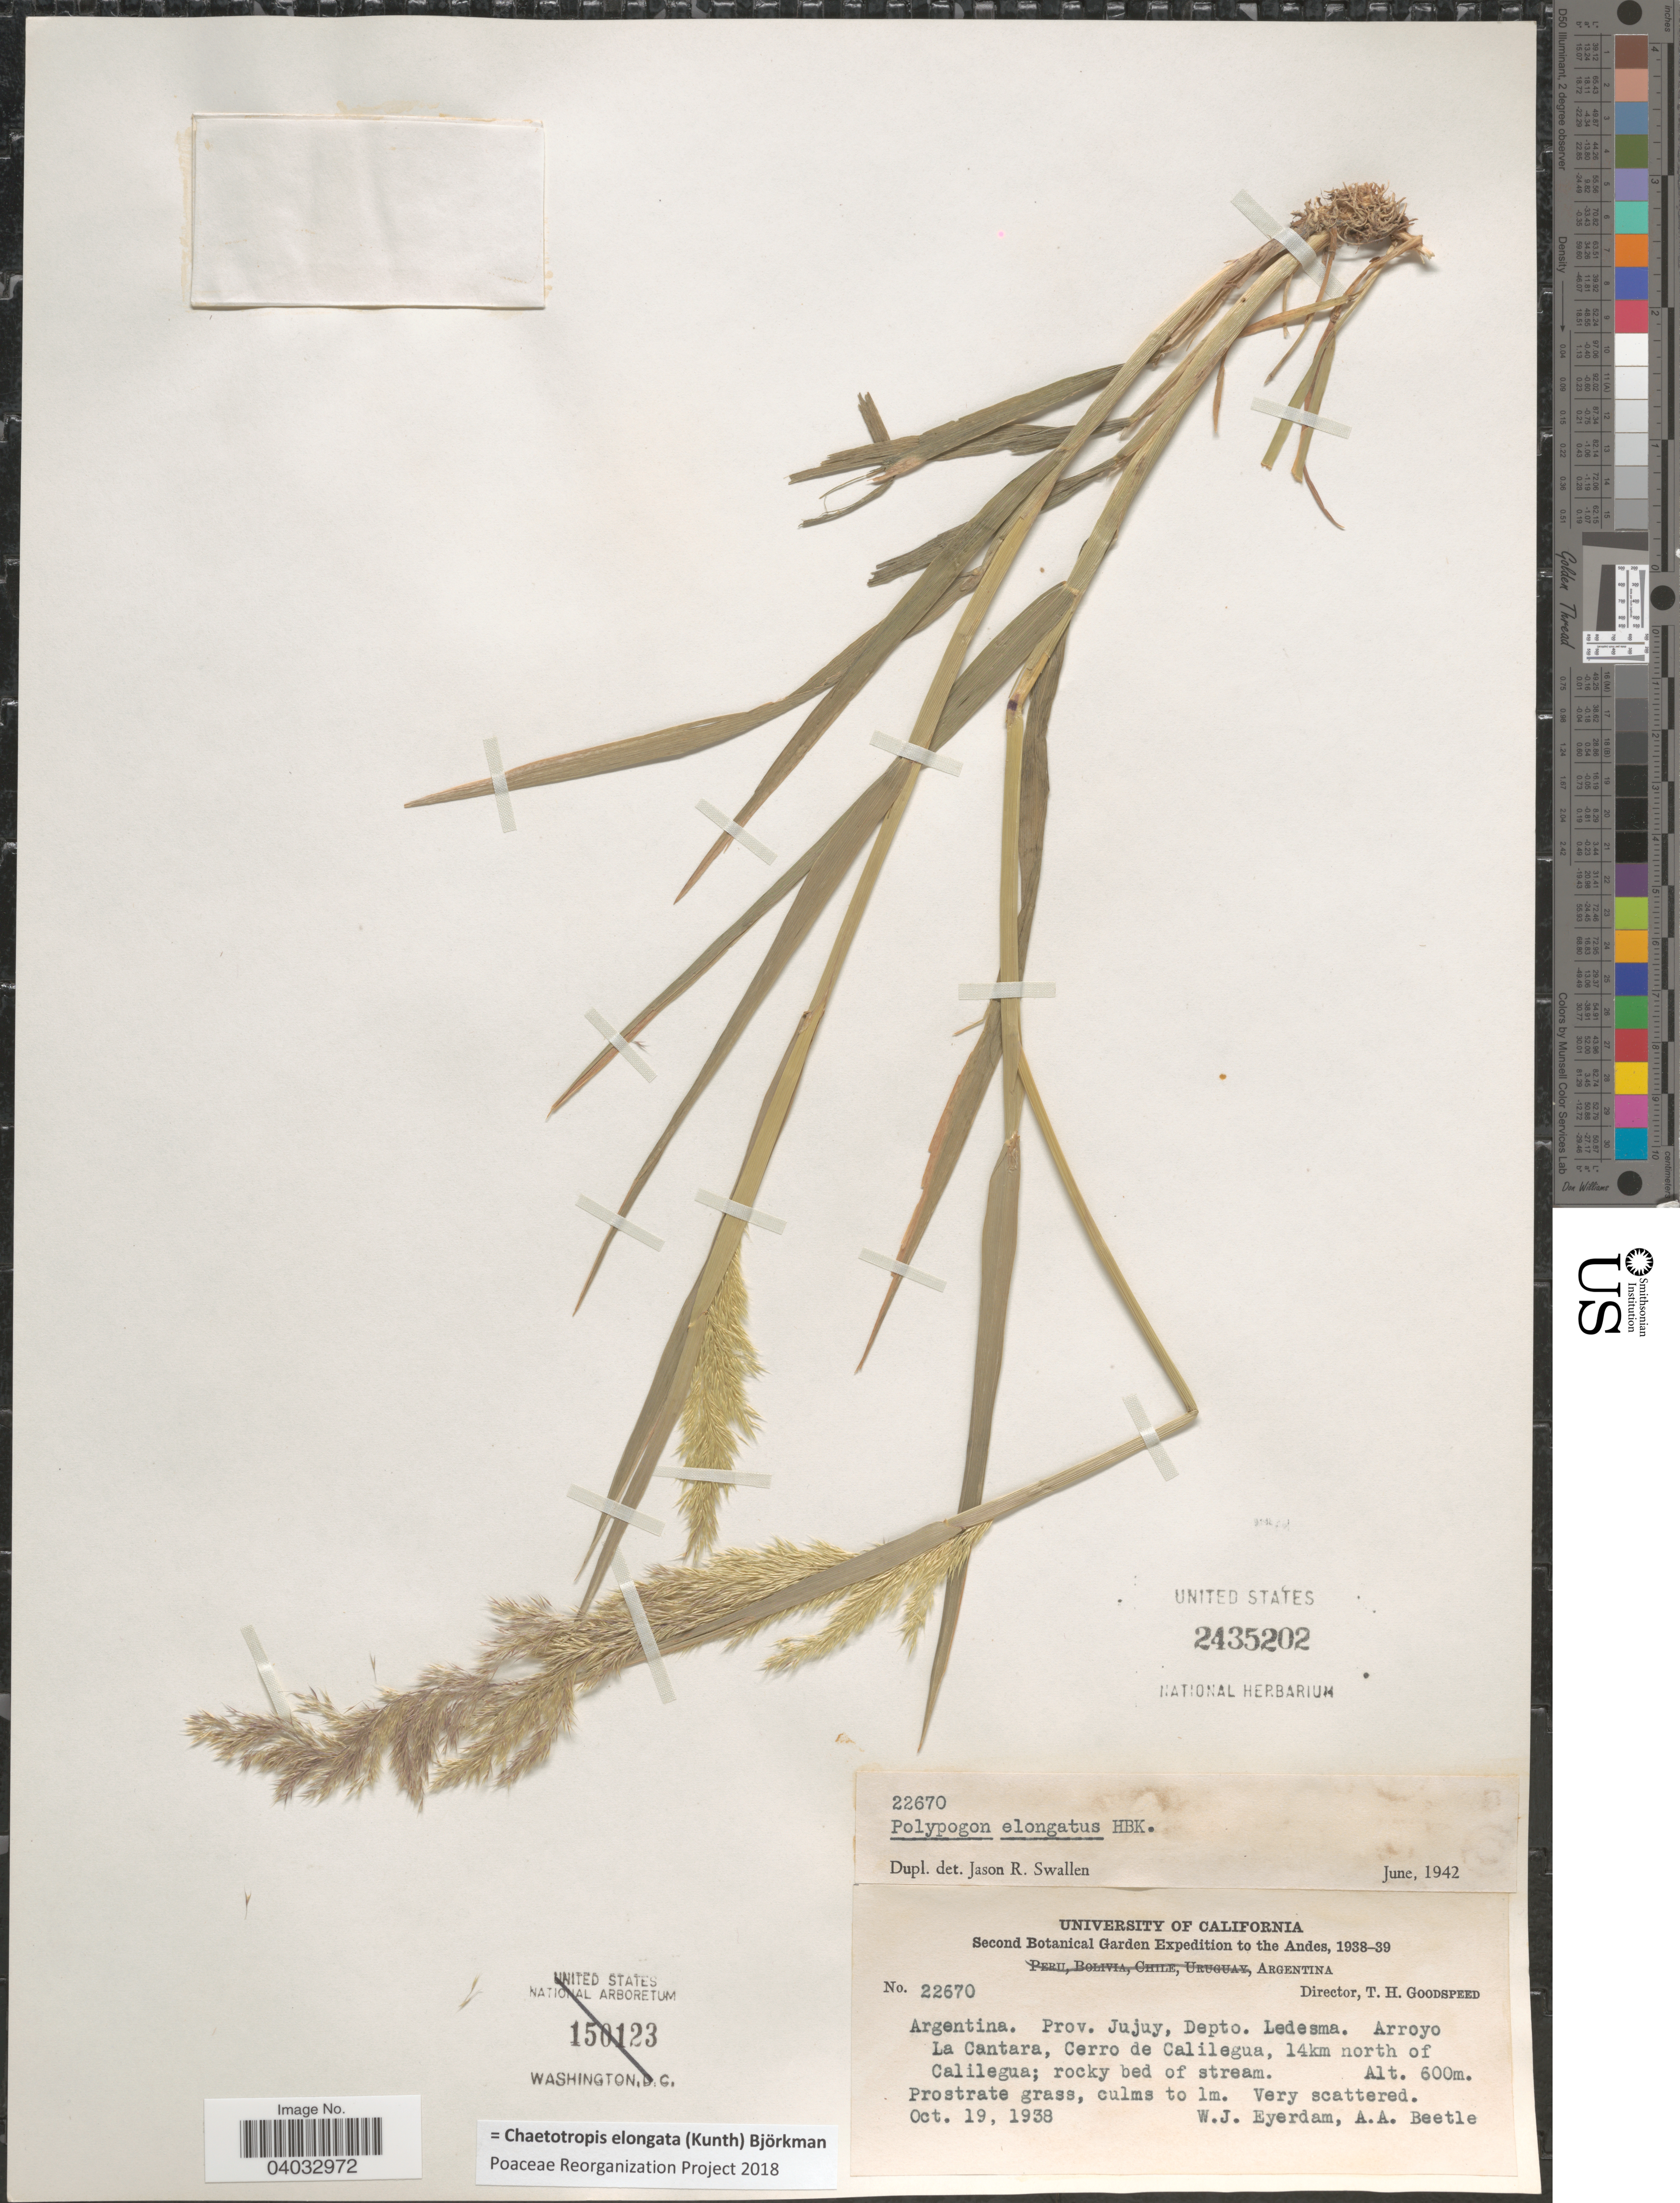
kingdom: Plantae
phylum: Tracheophyta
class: Liliopsida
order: Poales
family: Poaceae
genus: Chaetotropis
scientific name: Chaetotropis elongata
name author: (Kunth) Björkman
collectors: W. J. Eyerdam & A. A. Beetle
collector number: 22670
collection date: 1938-10-19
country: Argentina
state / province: Jujuy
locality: The Andes. Depto. Ledesma. Arroyo La Cantara, Cerro de Calilegua, 14km north of Calilegua.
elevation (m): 600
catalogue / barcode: US 2435202